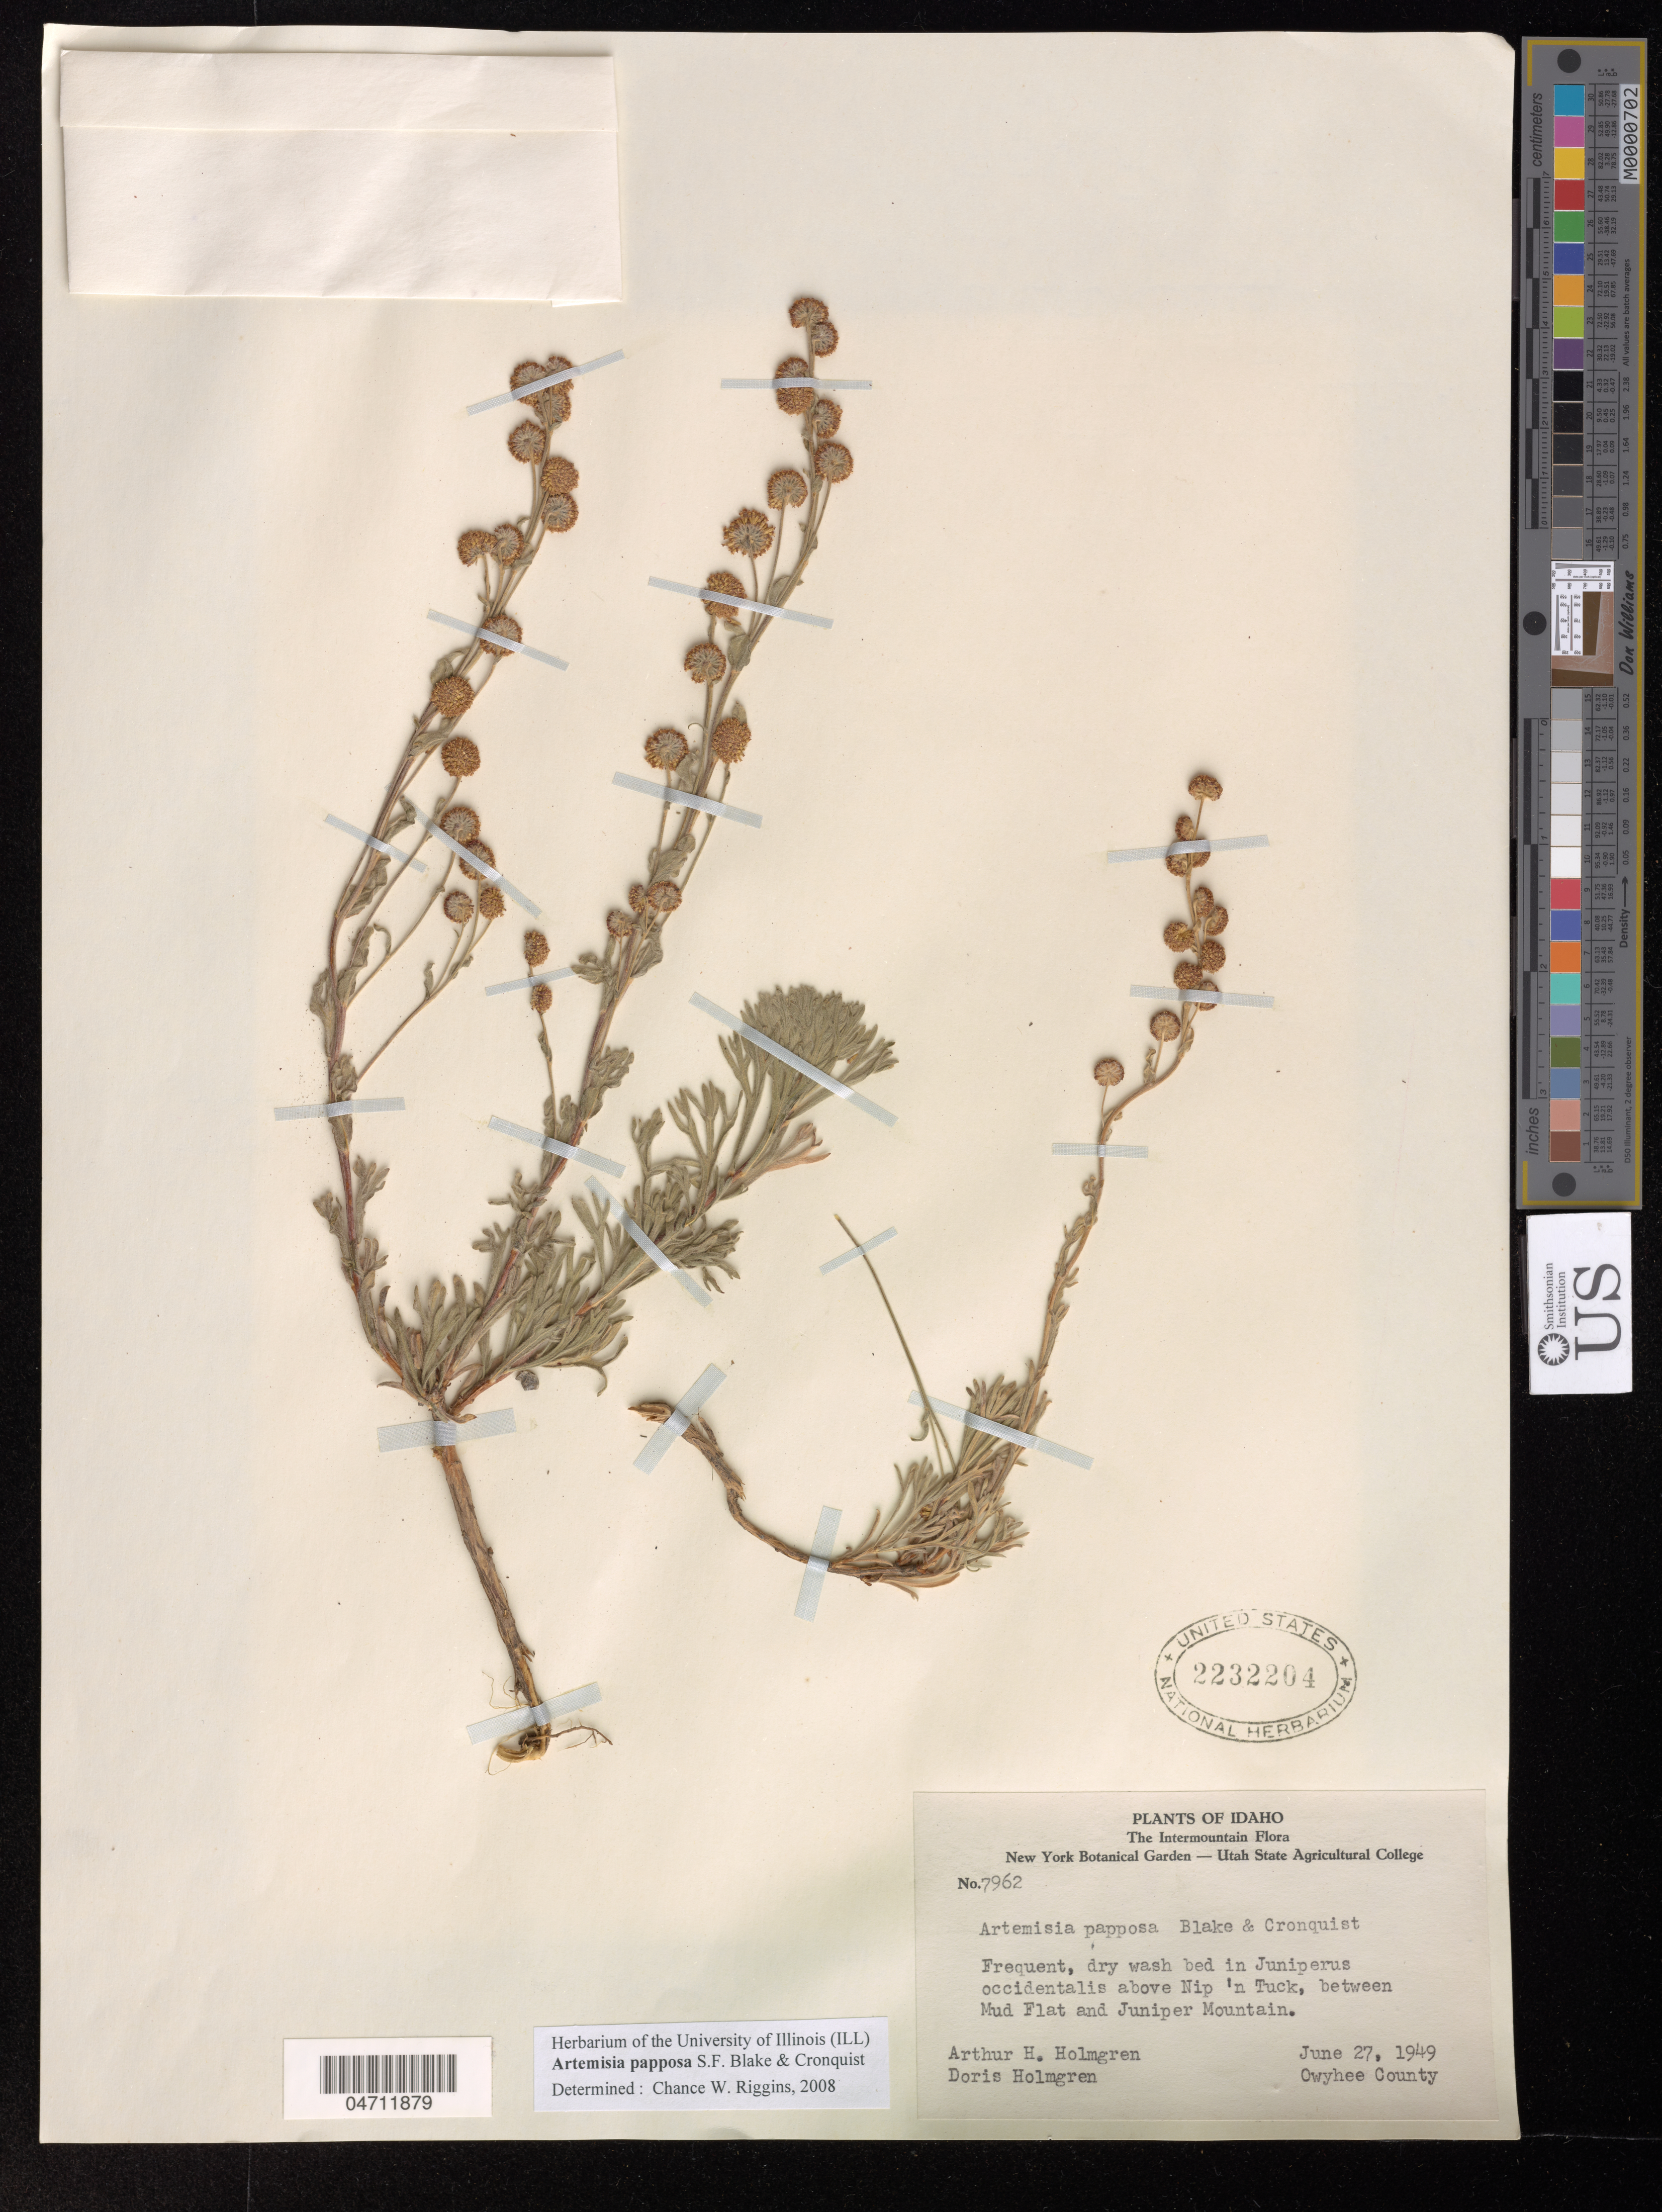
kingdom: Plantae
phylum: Tracheophyta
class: Magnoliopsida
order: Asterales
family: Asteraceae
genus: Artemisia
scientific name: Artemisia papposa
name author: S.F. Blake & Cronq.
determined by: Riggins, Chance W.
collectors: A. H. Holmgren & D. E. Holmgren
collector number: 7962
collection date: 1949-06-27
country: United States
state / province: Idaho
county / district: Owyhee County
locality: Stoneman Creek, between Mud Flat and Juniper Mountain.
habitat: Dry wash bed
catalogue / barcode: US 2232204